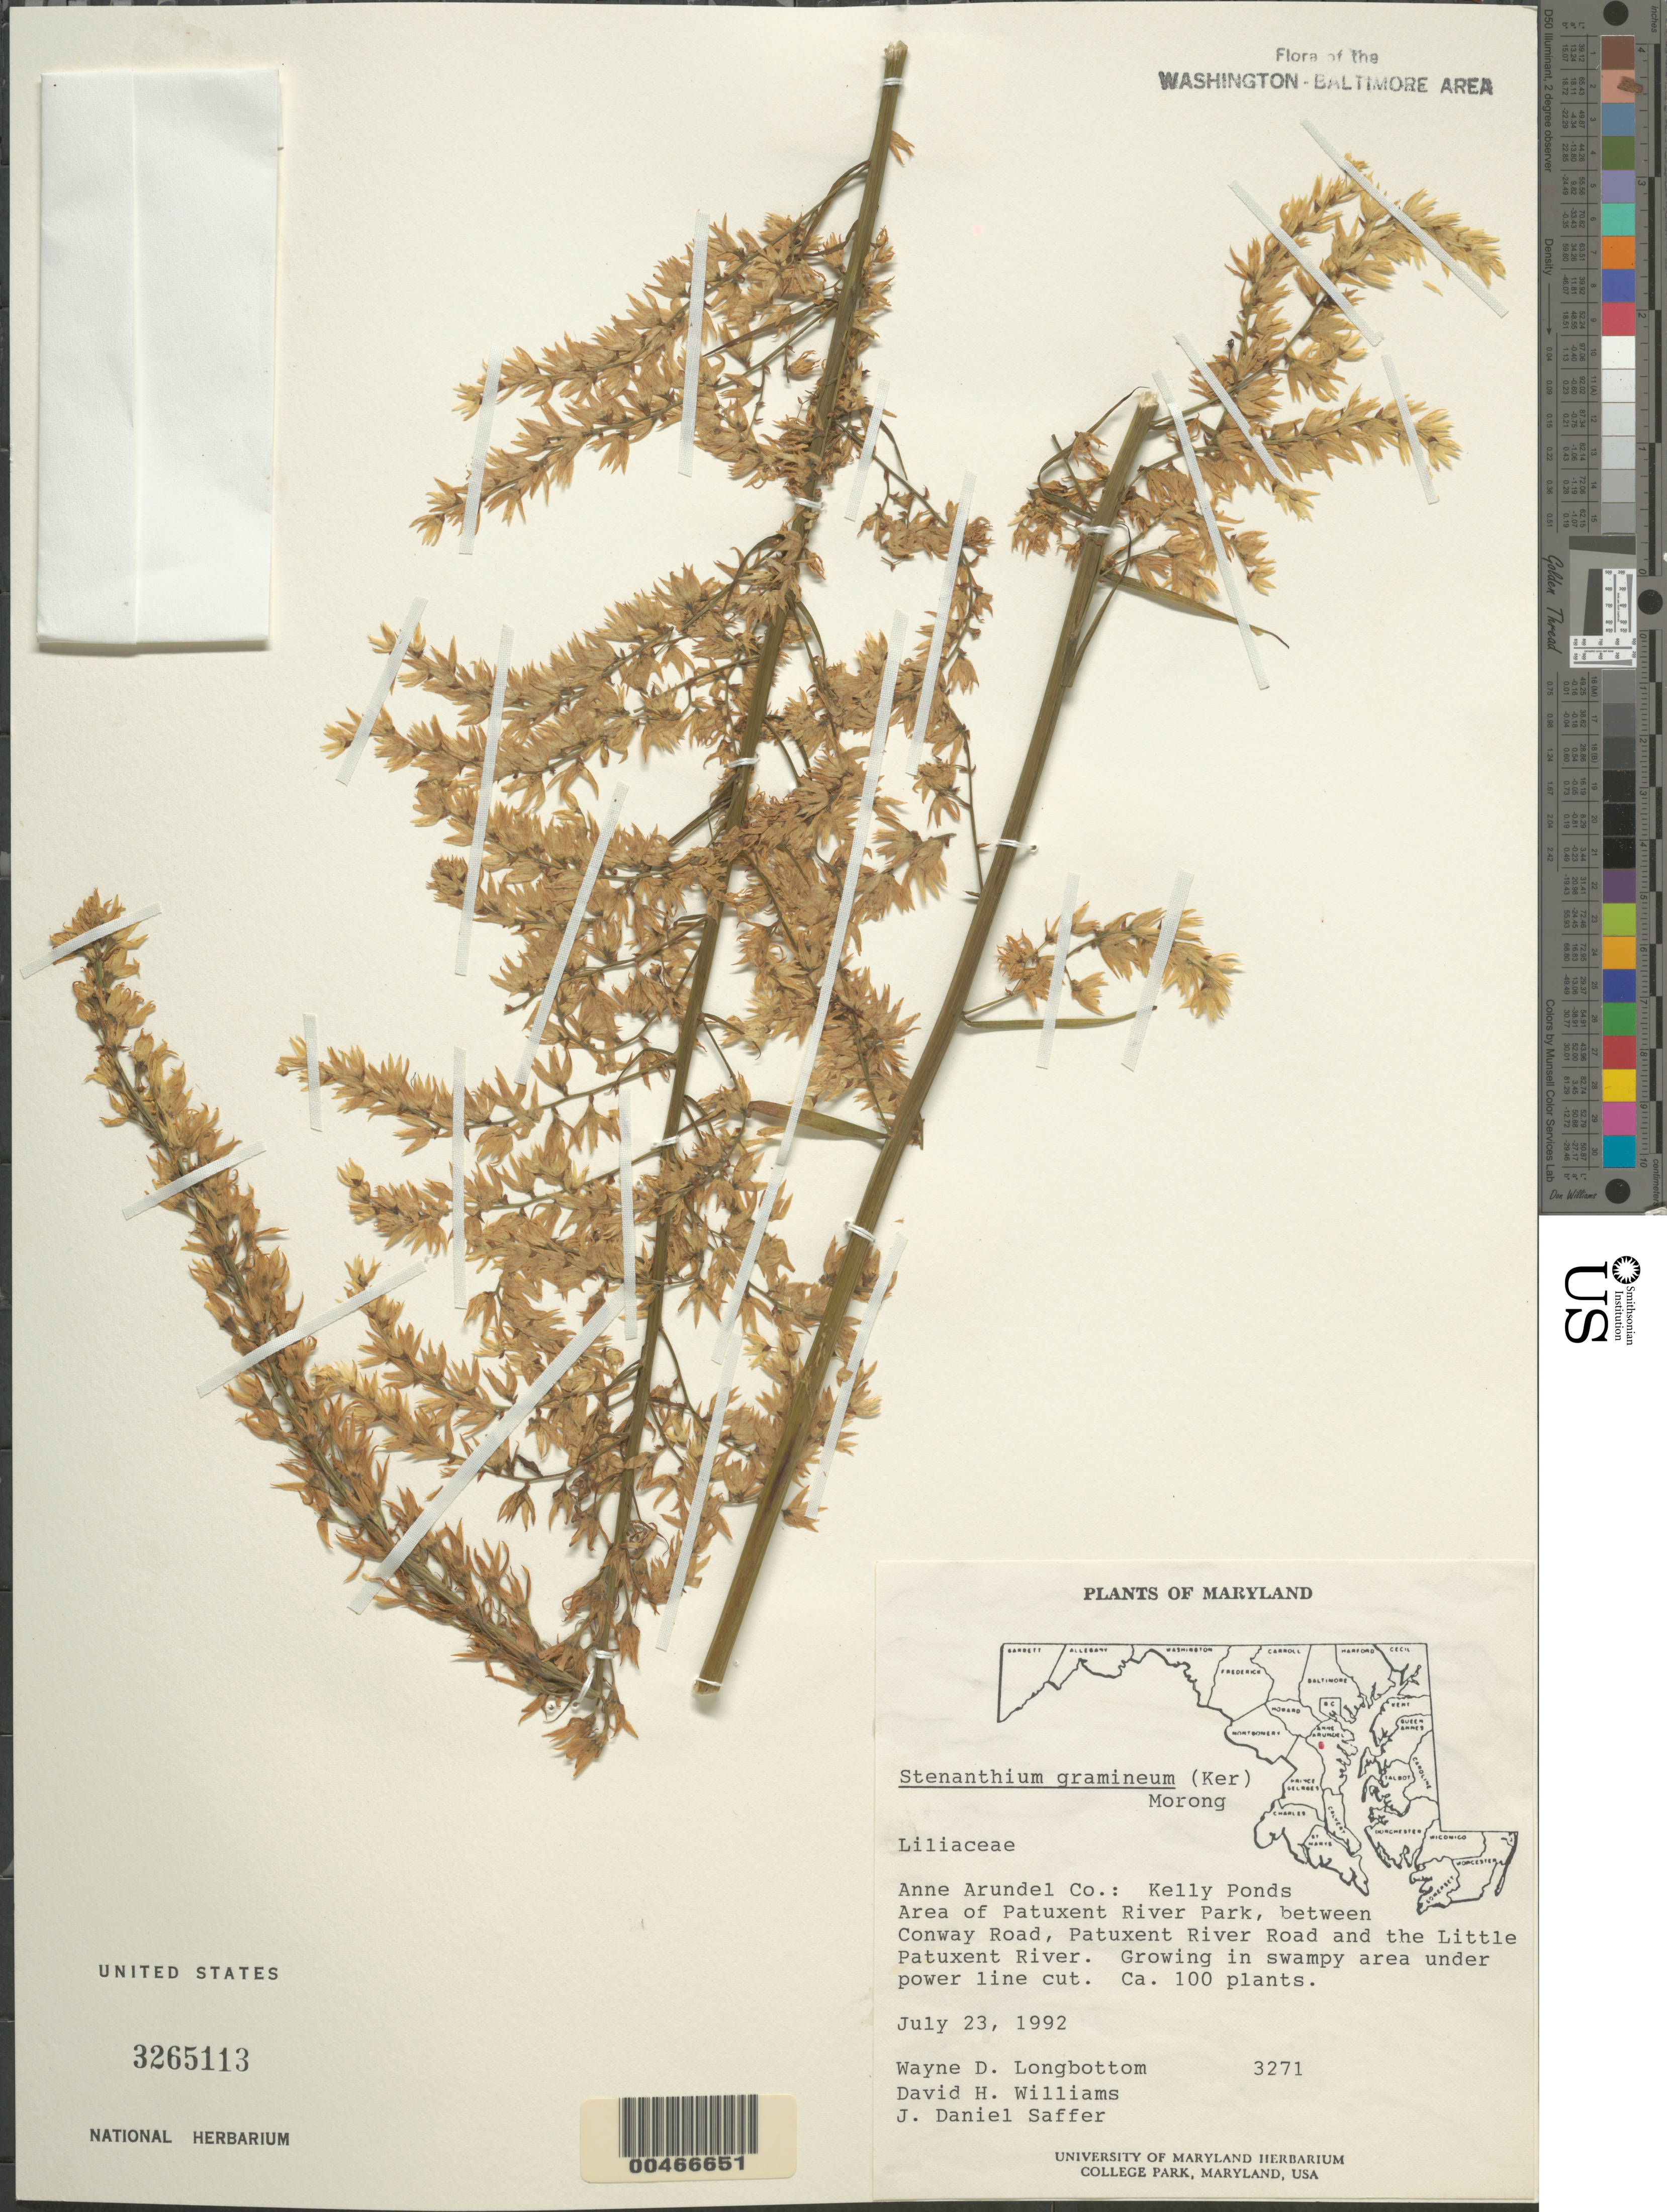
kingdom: Plantae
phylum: Tracheophyta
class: Liliopsida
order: Liliales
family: Melanthiaceae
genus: Stenanthium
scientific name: Stenanthium gramineum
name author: (Ker Gawl.) Morong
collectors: W. D. Longbottom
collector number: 3271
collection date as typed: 23 Jul 1992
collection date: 1992-07-23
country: United States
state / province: Maryland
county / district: Anne Arundel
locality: Kelly Ponds, Patuxent River Park, between Conway Road and Little Patuxent River and Patuxent River Road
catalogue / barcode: US 3265113